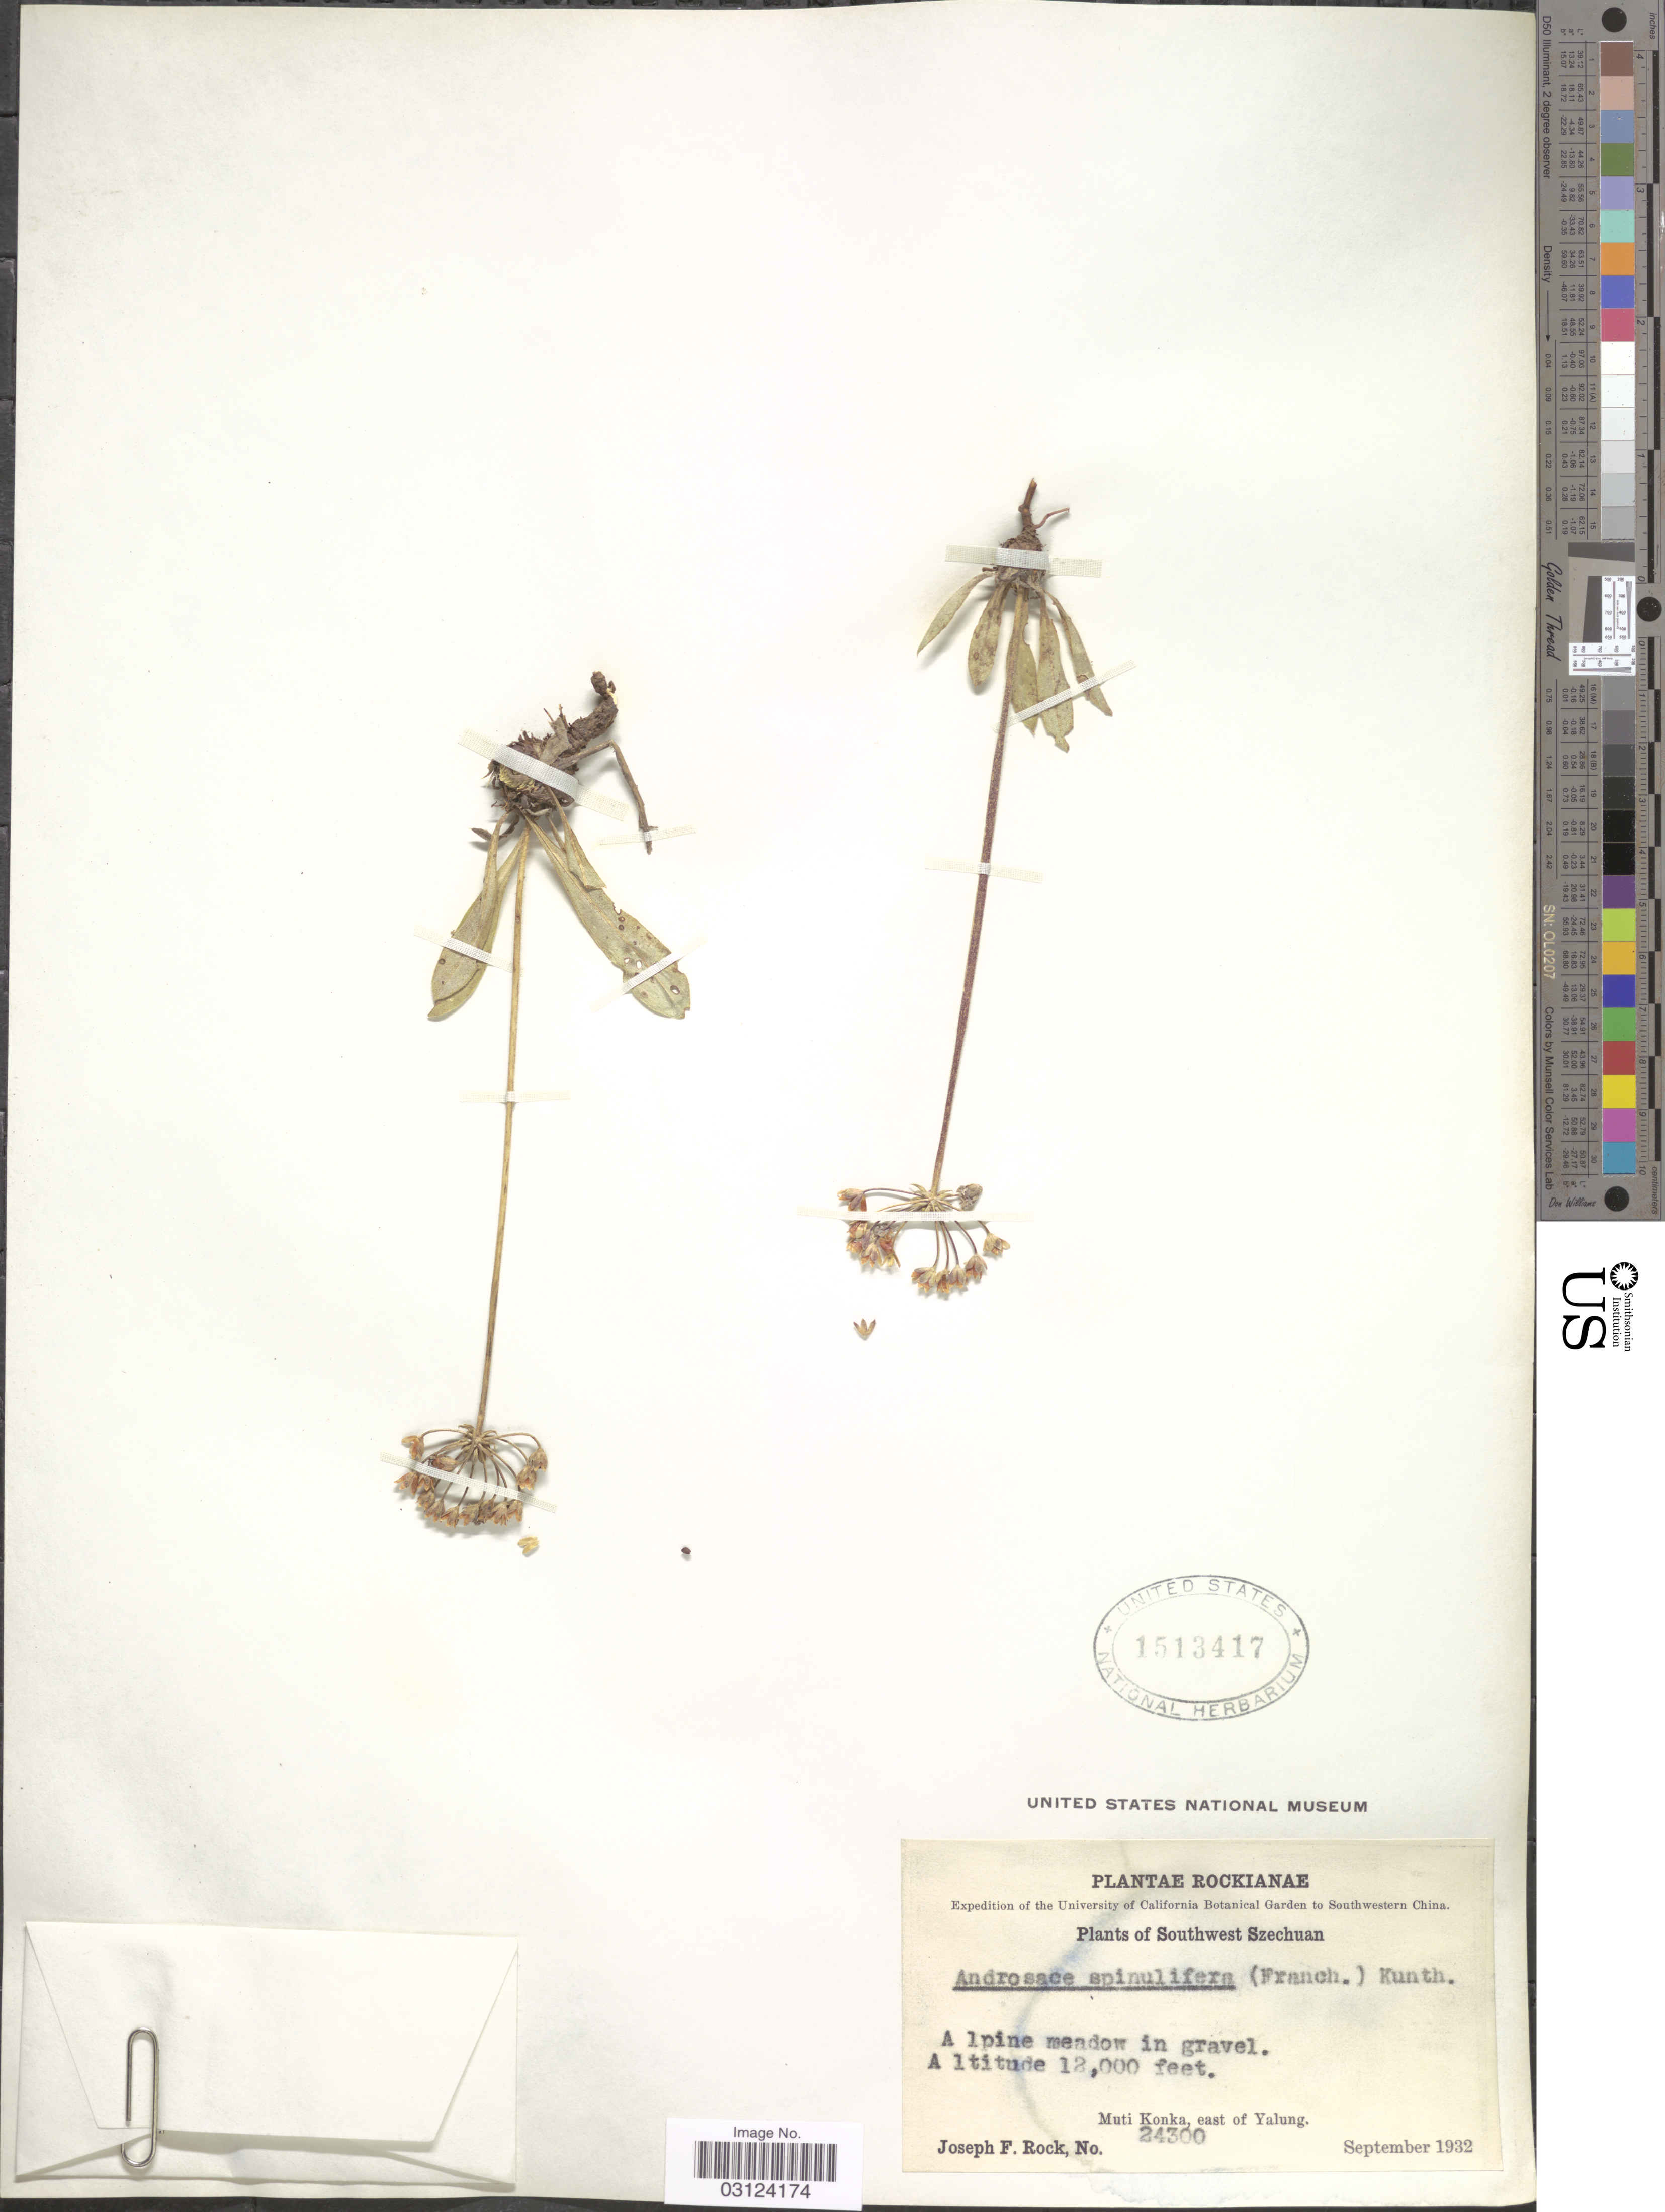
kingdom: Plantae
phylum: Tracheophyta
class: Magnoliopsida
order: Ericales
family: Primulaceae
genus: Androsace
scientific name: Androsace spinulifera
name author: (Franch.) R. Knuth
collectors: J. F. Rock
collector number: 24300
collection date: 1932-09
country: China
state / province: Sichuan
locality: Southwest Szechuan, Muti Konka, east of Yalung, Southwestern China.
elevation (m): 3658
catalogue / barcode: US 1513417